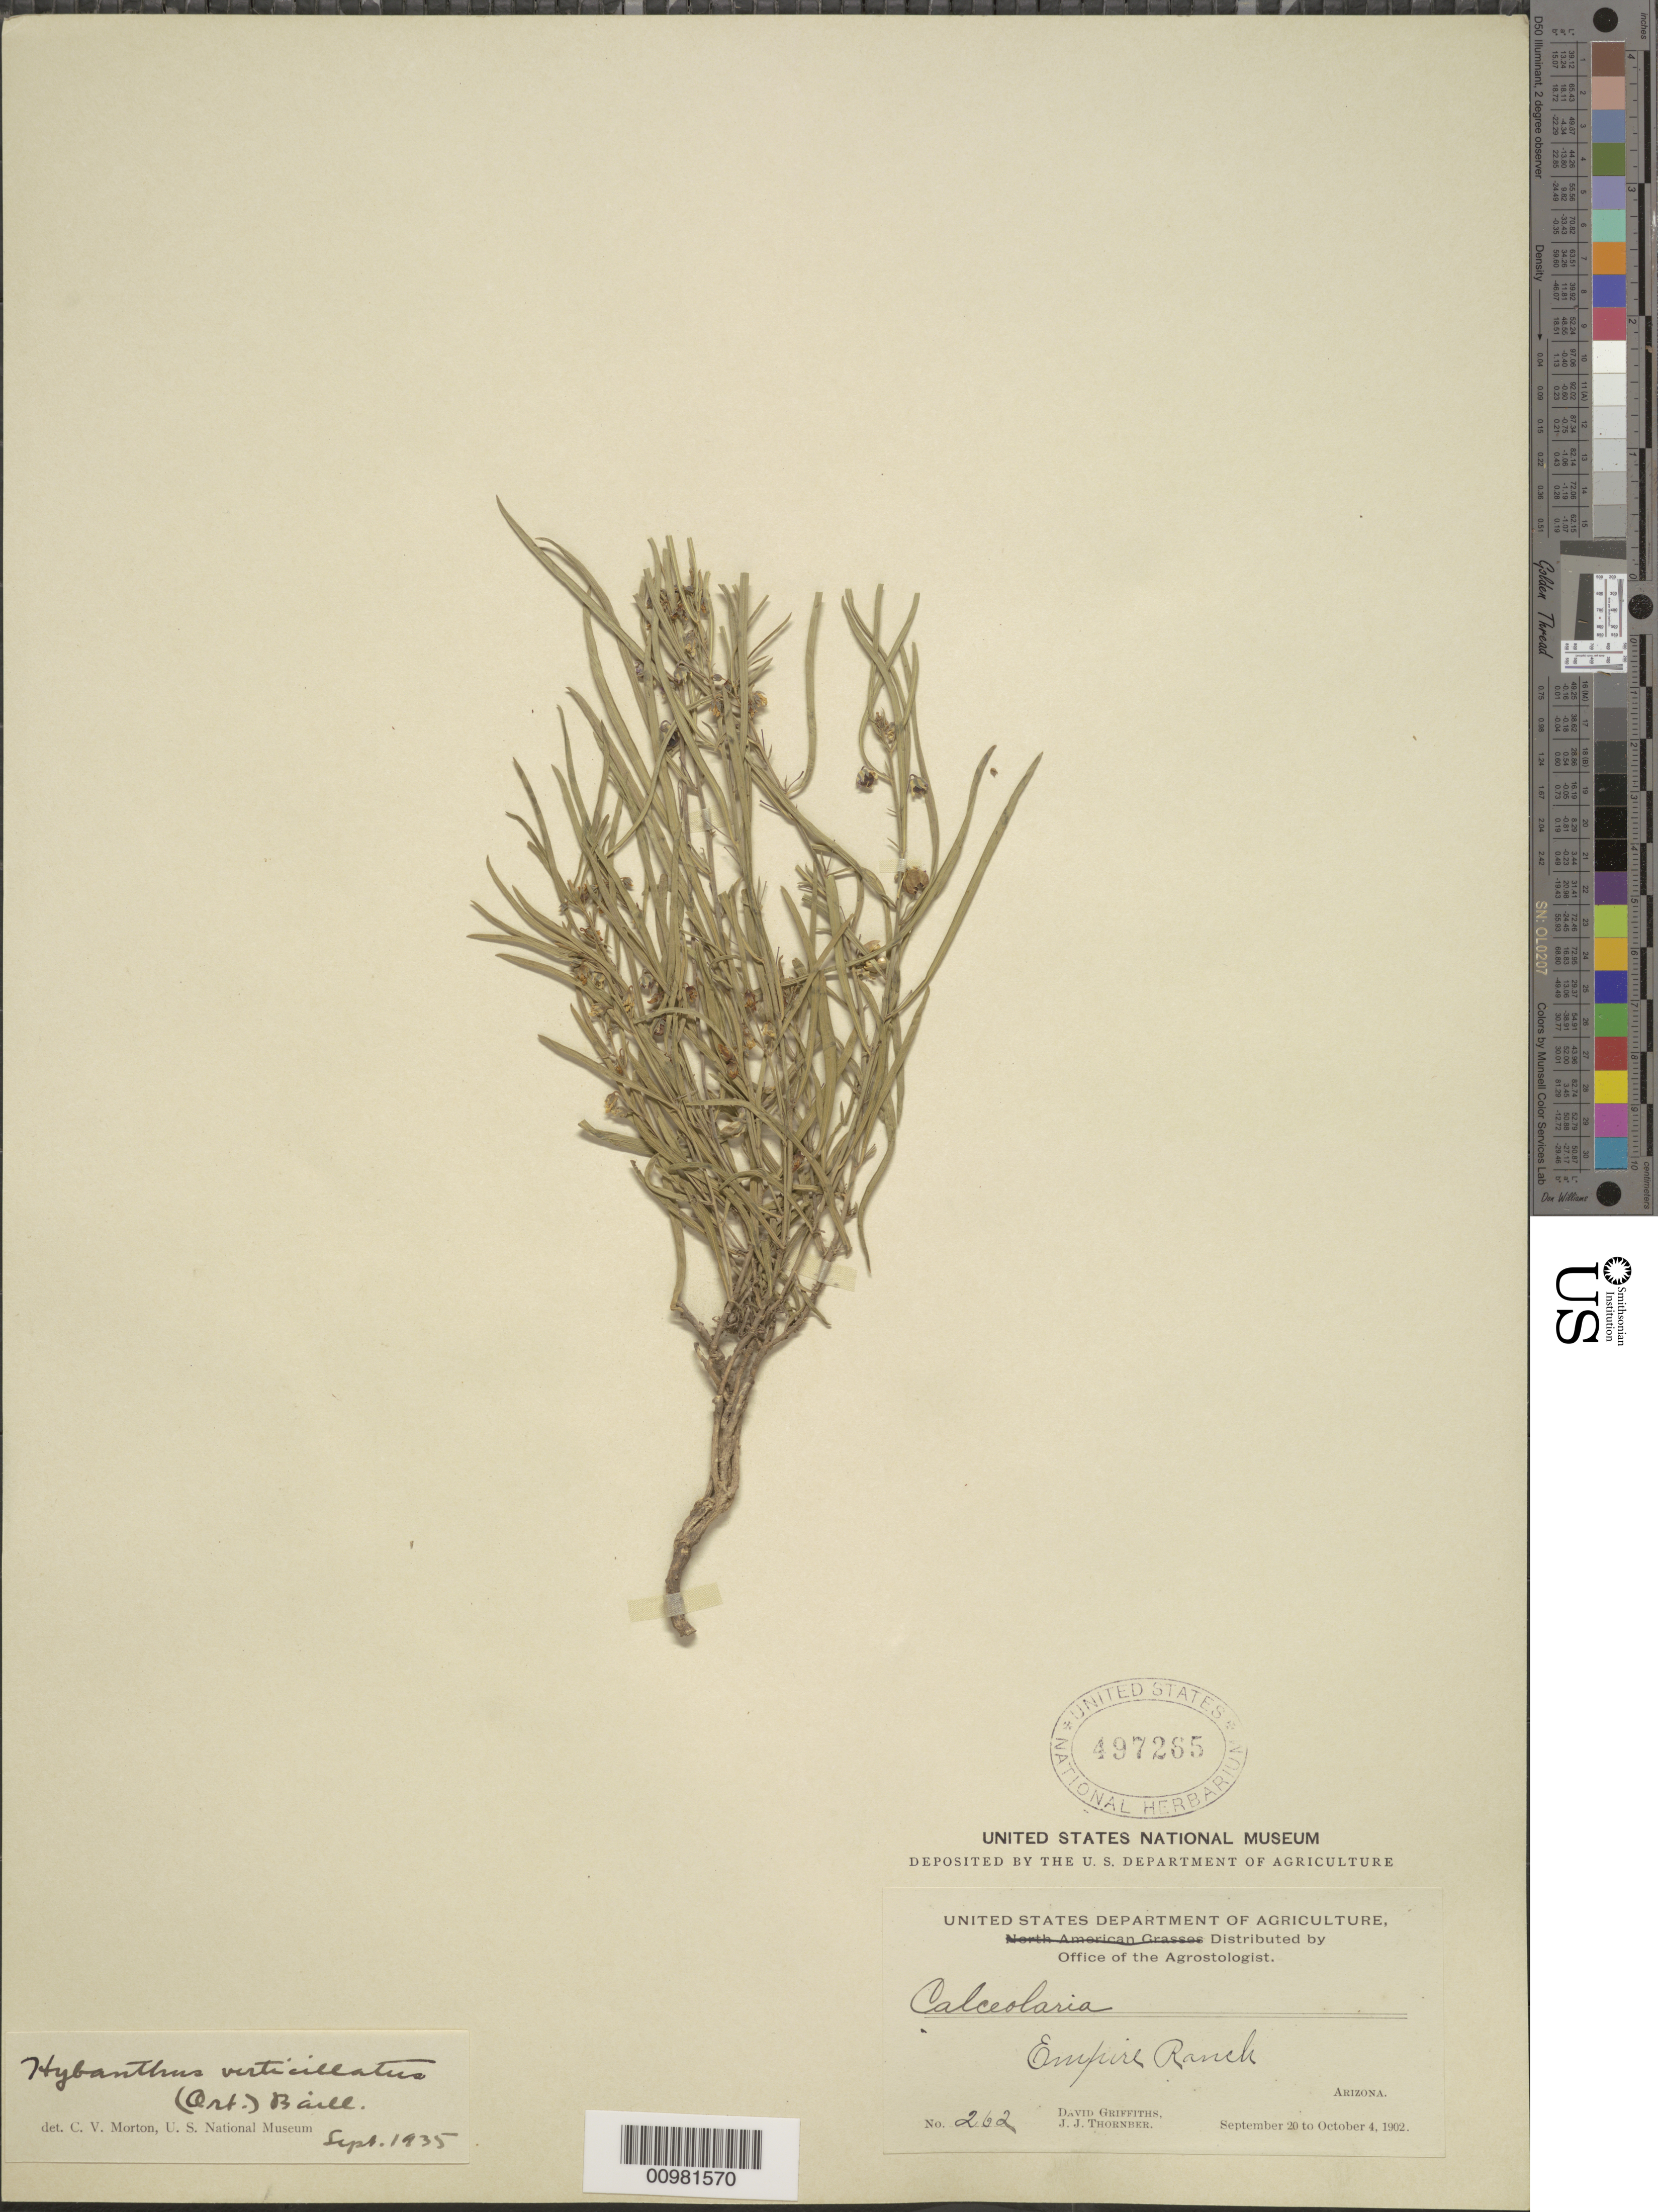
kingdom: Plantae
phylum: Tracheophyta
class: Magnoliopsida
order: Malpighiales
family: Violaceae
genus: Pombalia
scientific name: Pombalia verticillata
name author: (Ortega) Paula-Souza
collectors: D. Griffiths & J. Thornber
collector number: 262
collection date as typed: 20 Sep 1902 to 04 Oct 1902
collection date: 1902-09-20/1902-10-04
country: United States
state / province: Arizona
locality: Empire Ranch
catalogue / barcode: US 497265